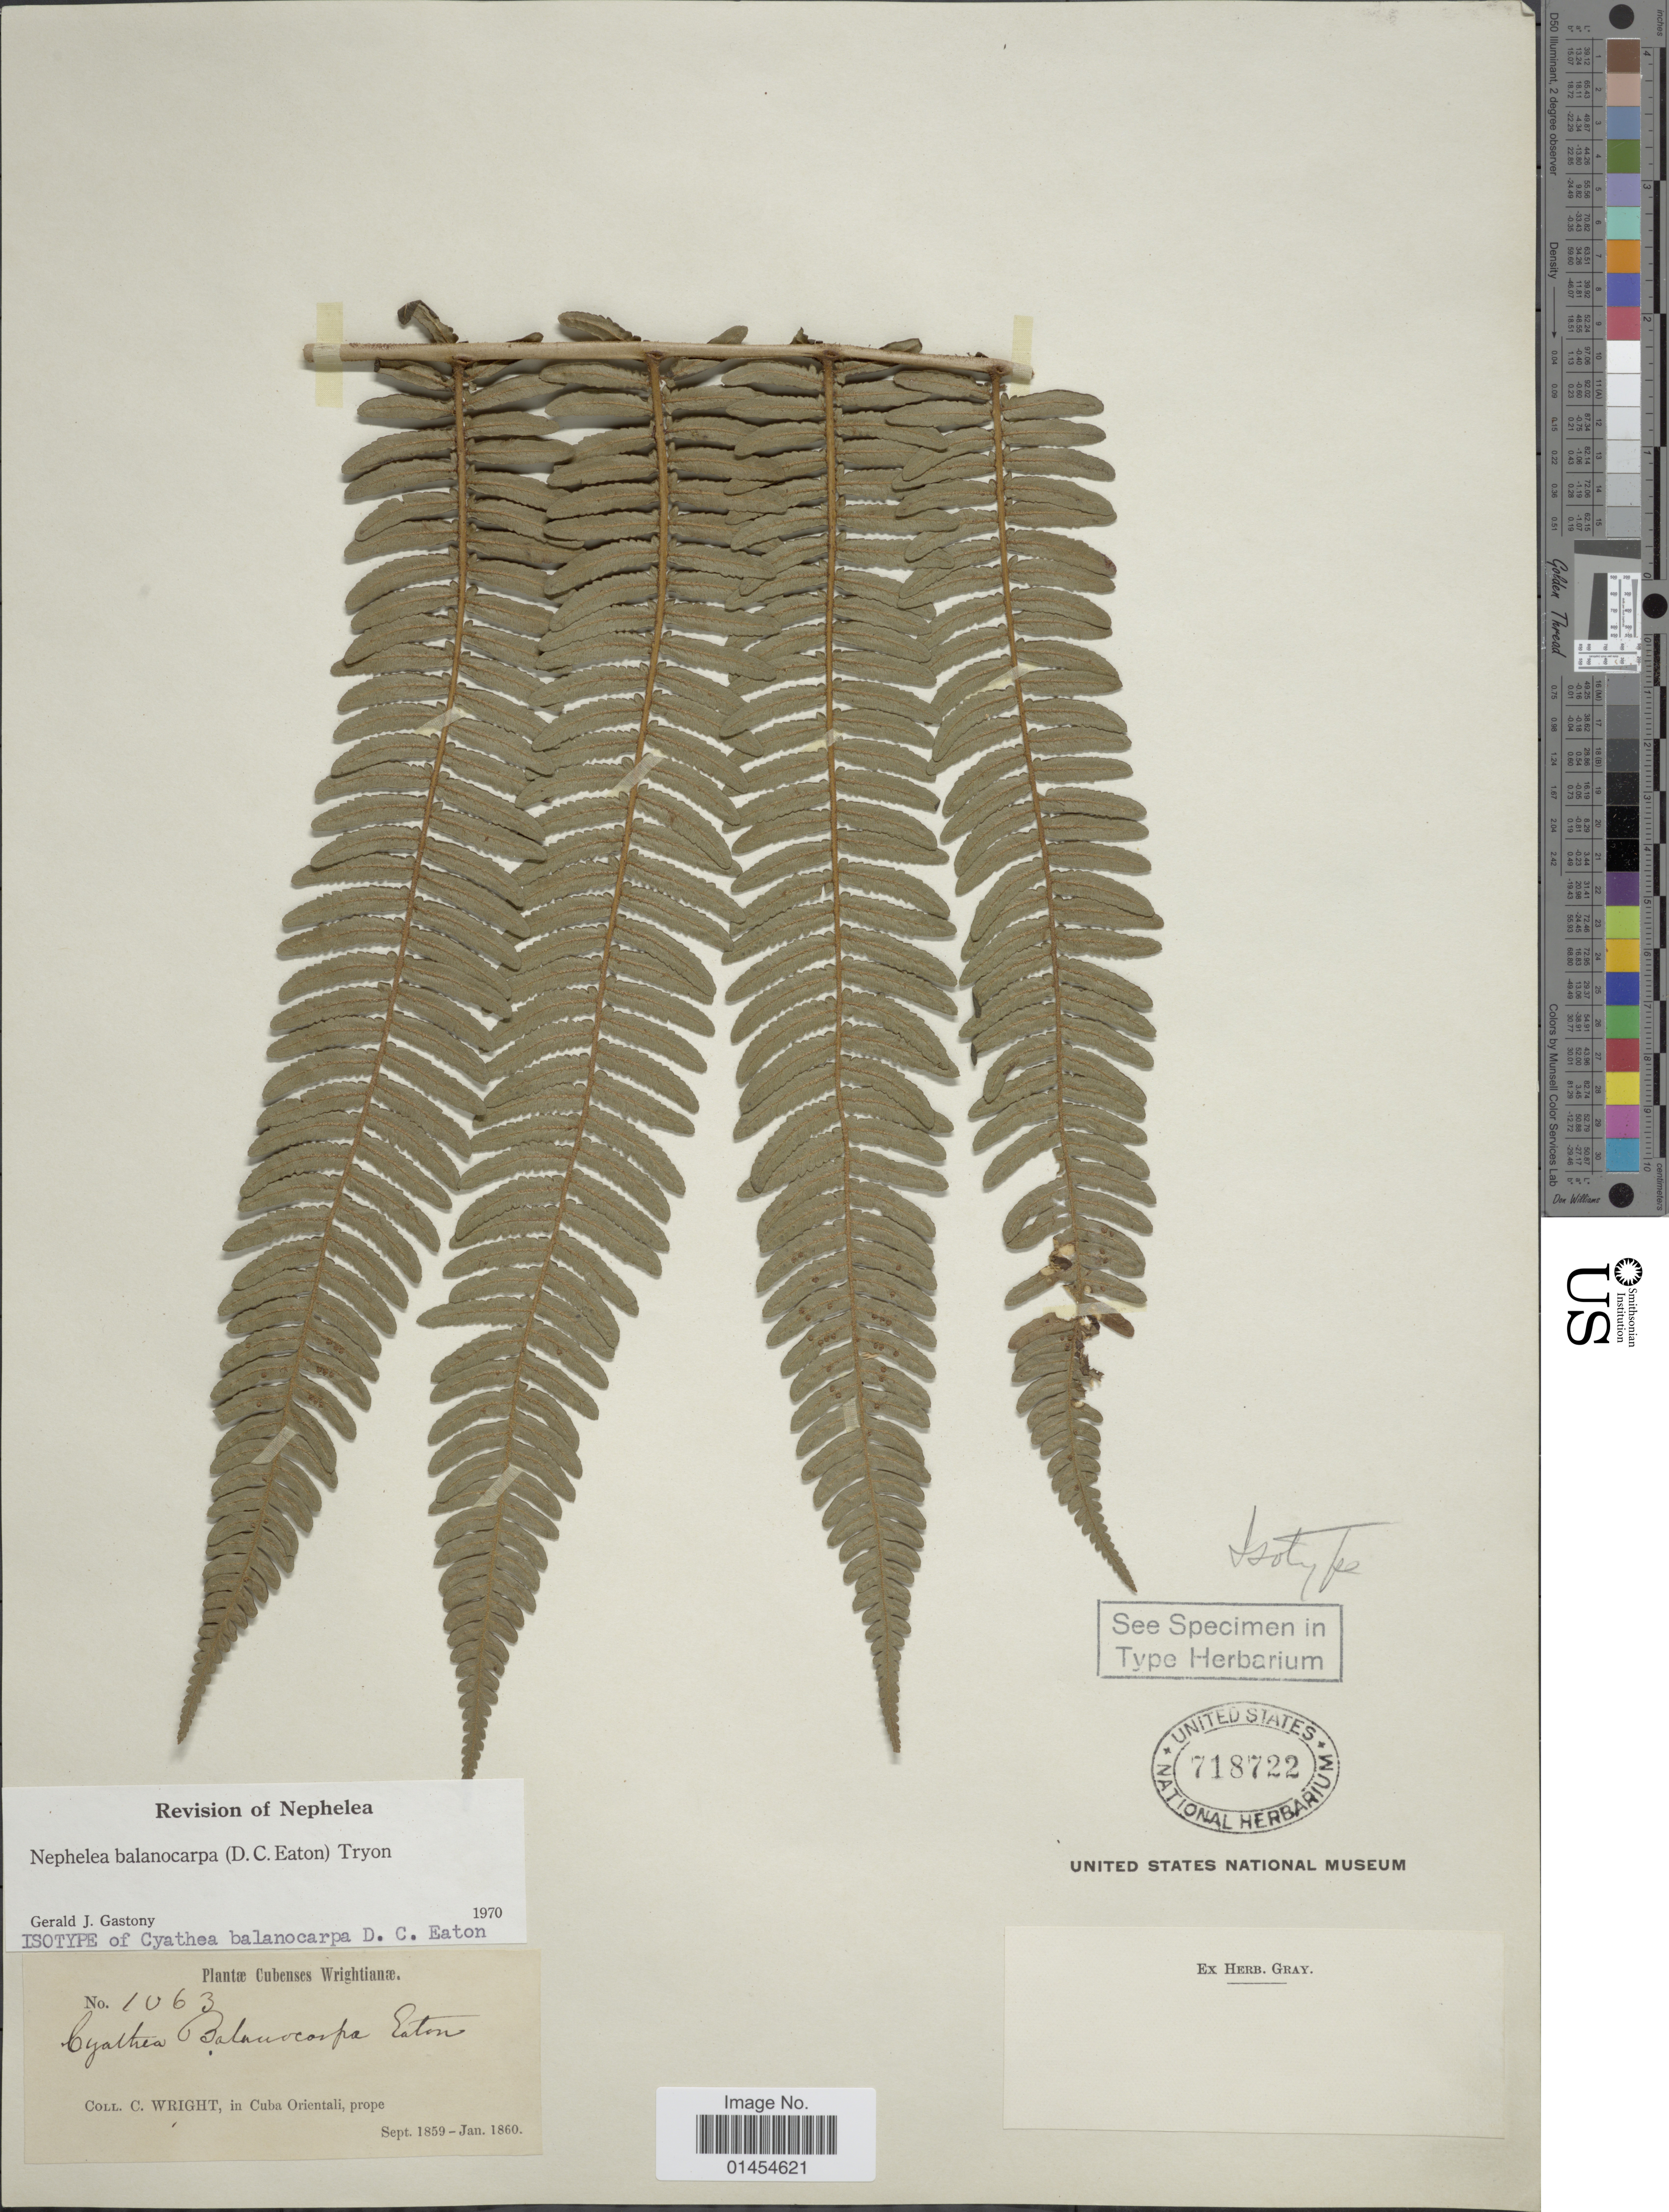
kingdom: Plantae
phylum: Tracheophyta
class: Polypodiopsida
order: Cyatheales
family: Cyatheaceae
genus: Alsophila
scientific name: Alsophila balanocarpa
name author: (D.C. Eaton) D.S. Conant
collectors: C. Wright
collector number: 1063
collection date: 1859-09/1860-01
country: Cuba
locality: In Cuba Orientali, prope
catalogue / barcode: US 718722